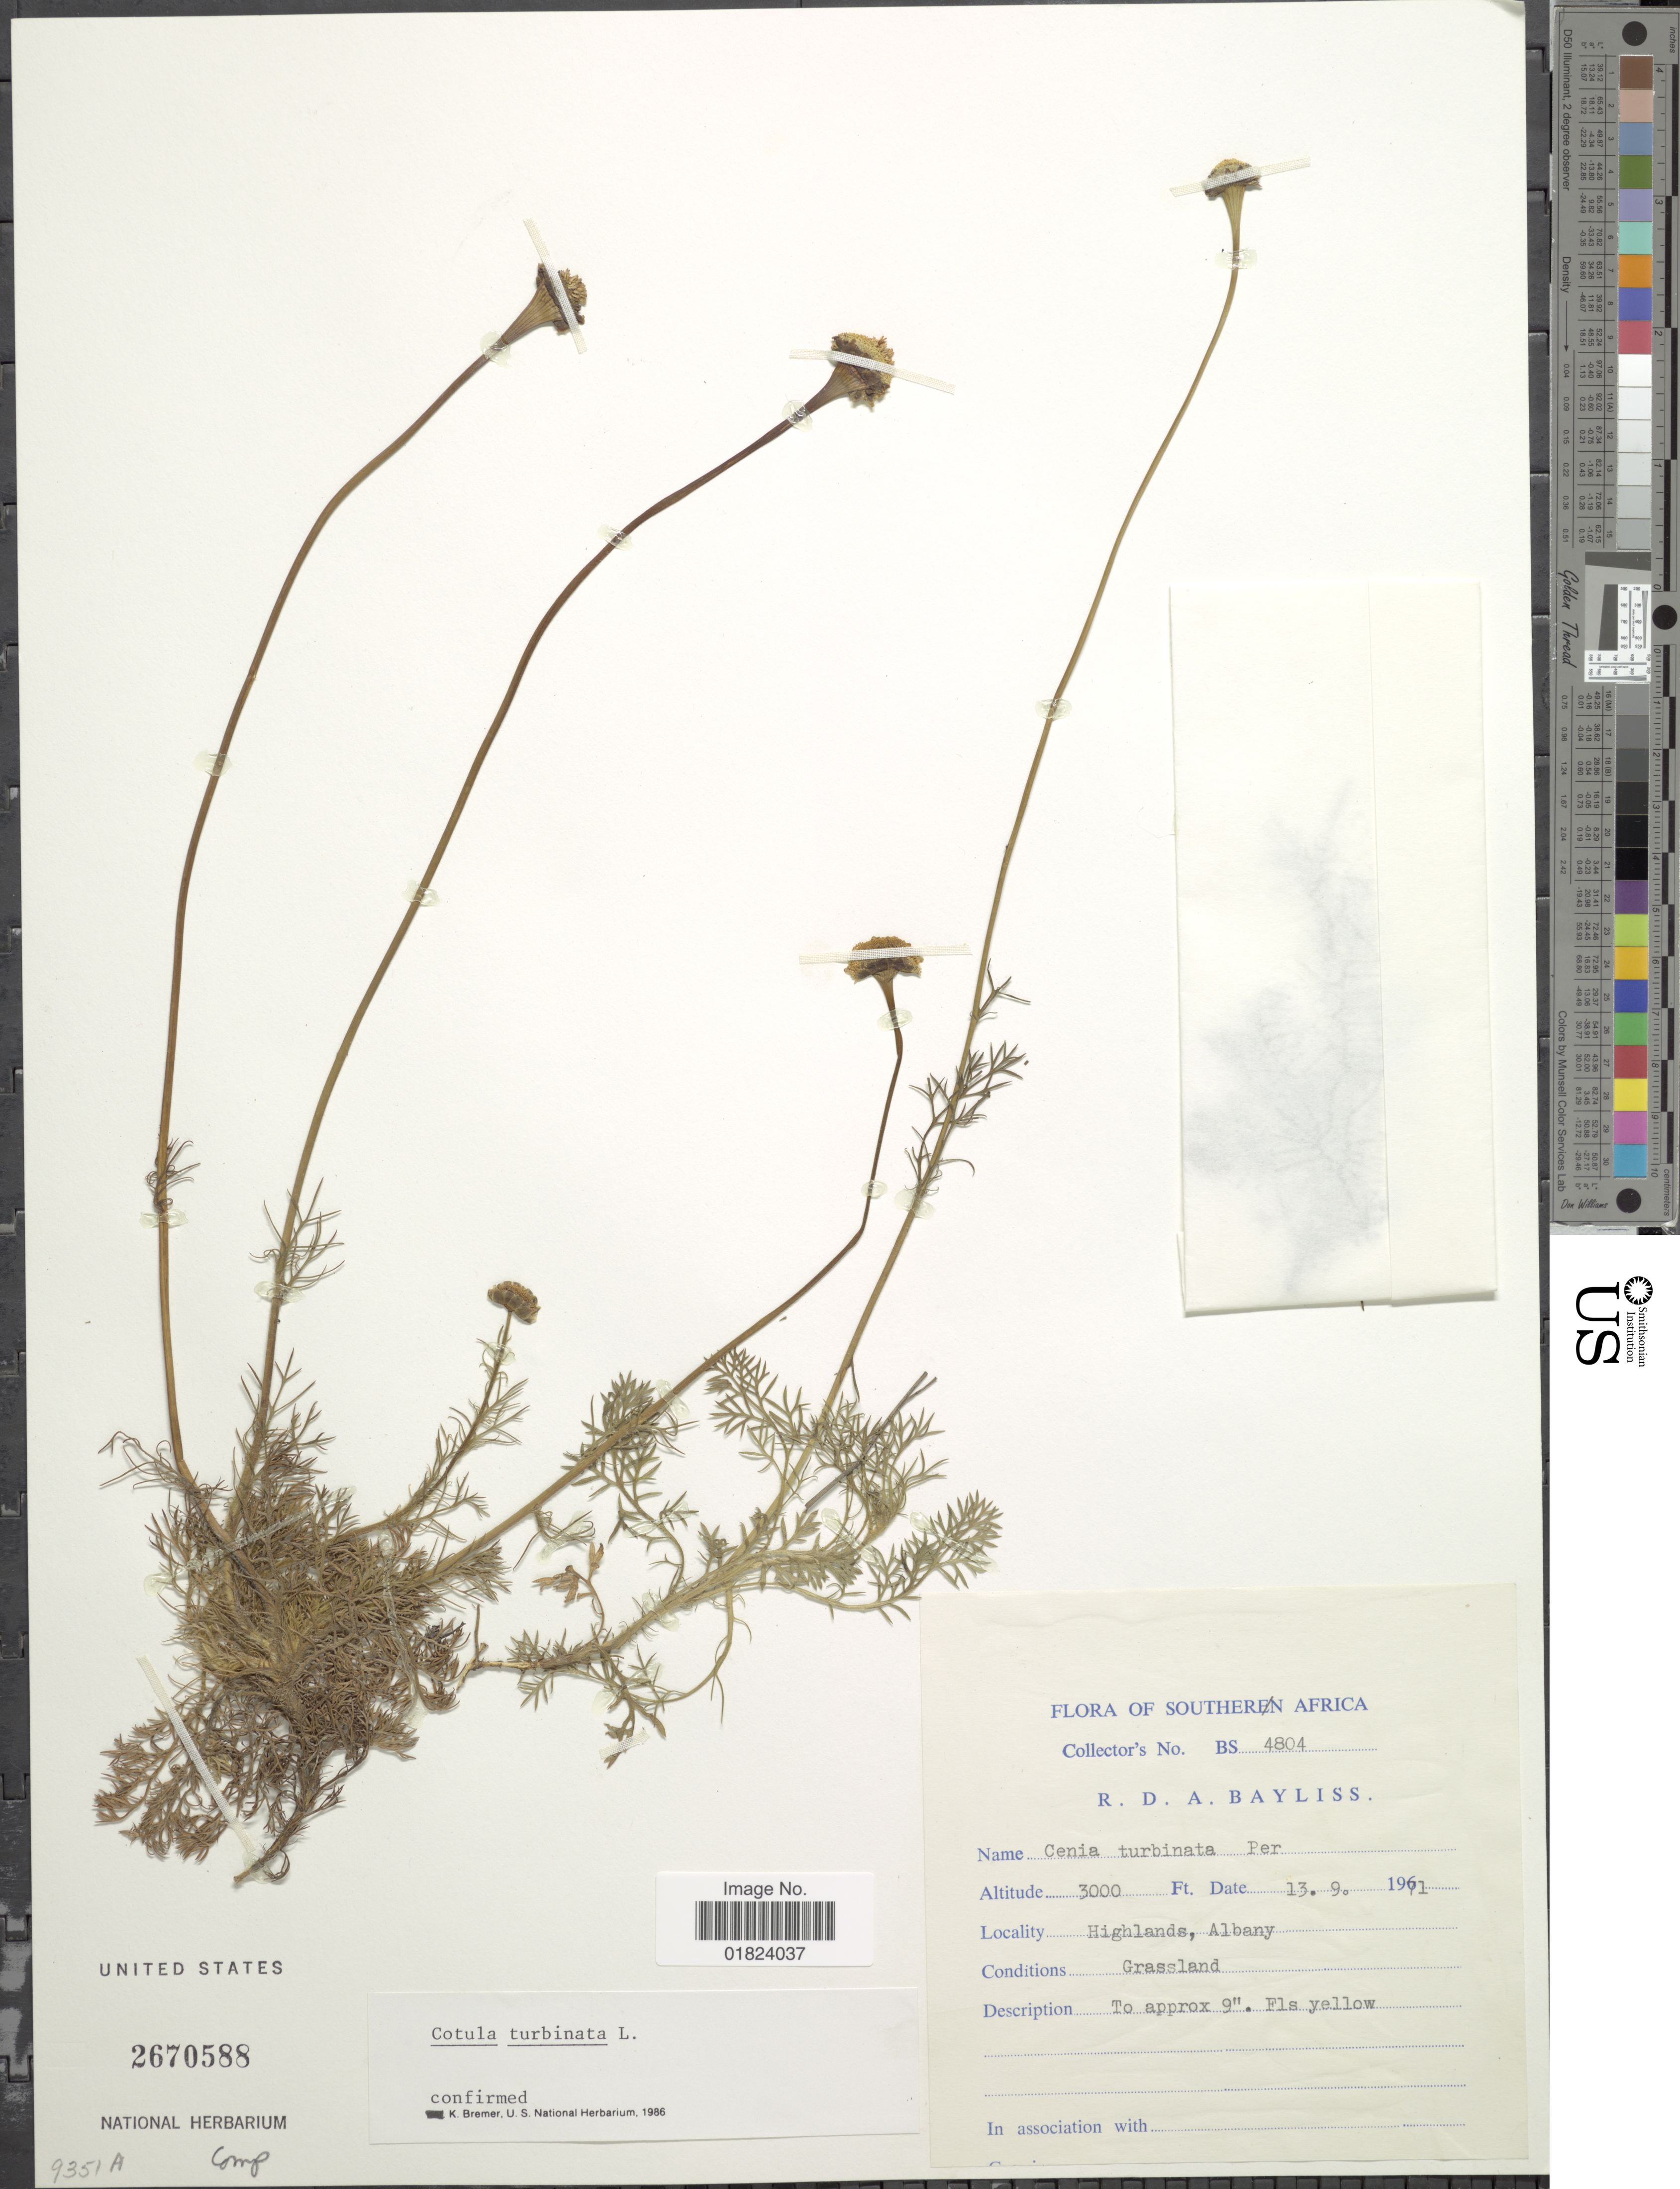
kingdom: Plantae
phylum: Tracheophyta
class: Magnoliopsida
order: Asterales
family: Asteraceae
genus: Cotula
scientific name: Cotula turbinata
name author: L.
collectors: R. Bayliss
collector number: BS 4804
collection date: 1971-09-13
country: South Africa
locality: Highlands, Albany.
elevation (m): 914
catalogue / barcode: US 2670588